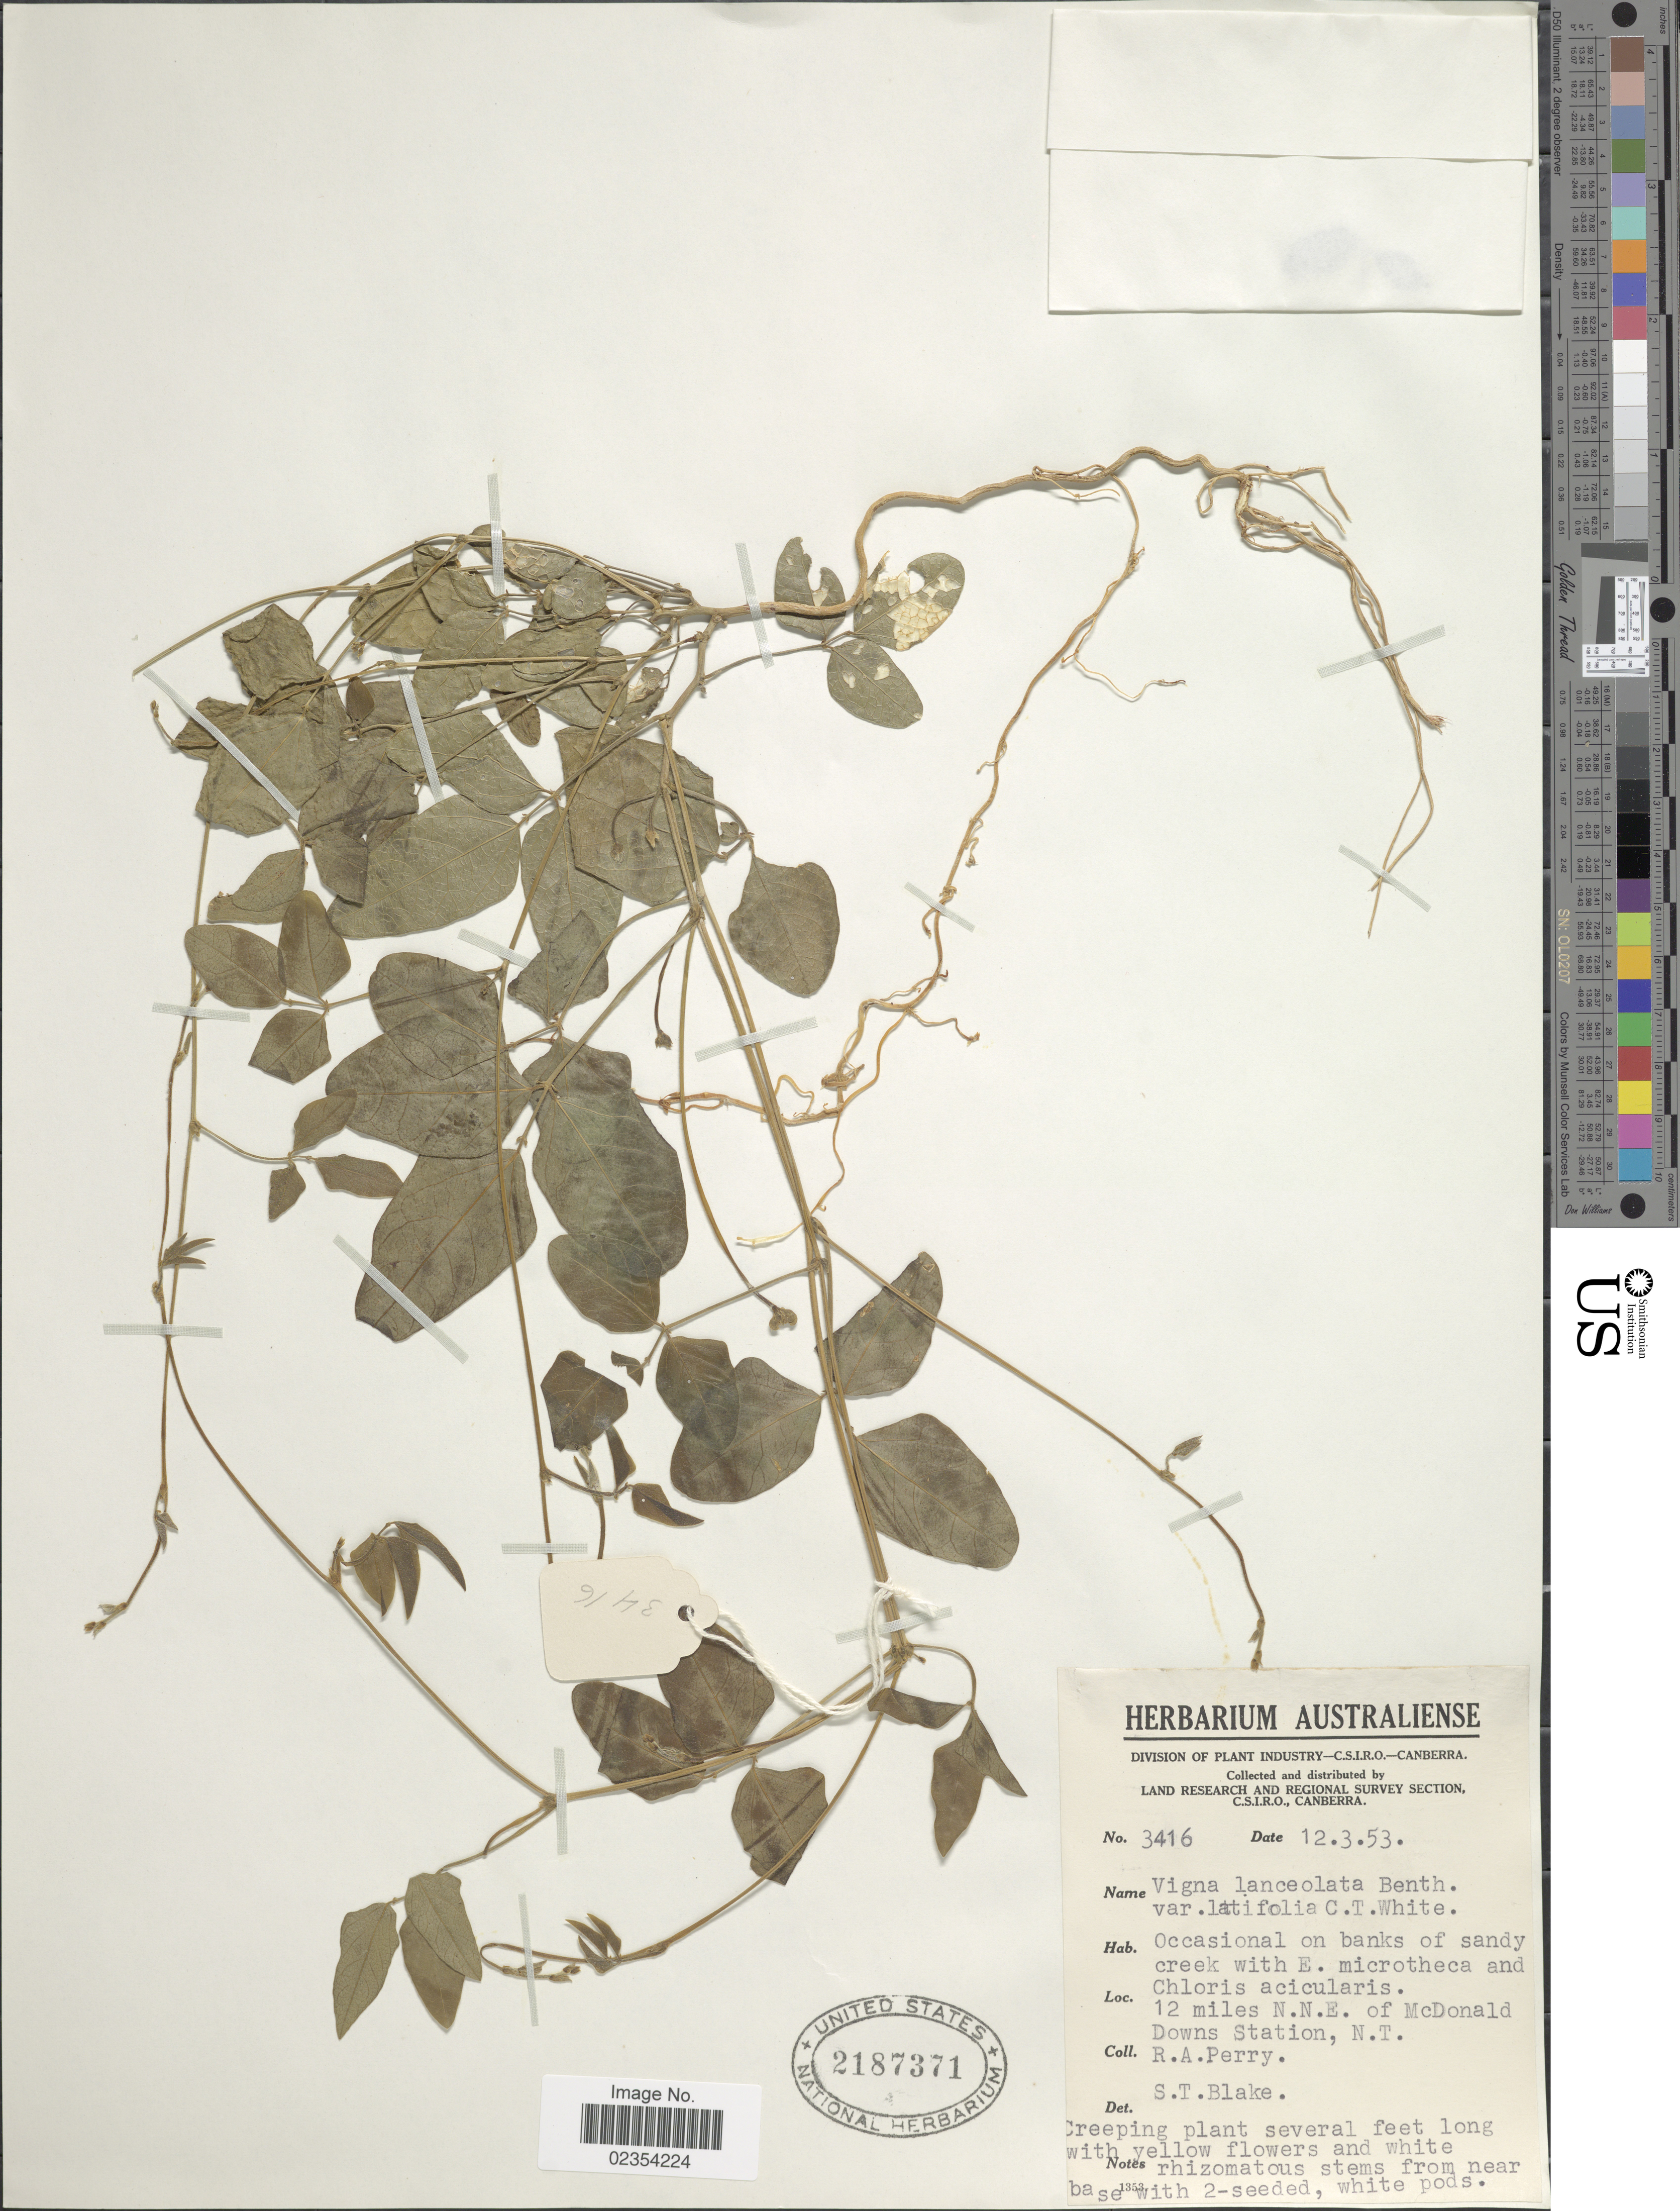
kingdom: Plantae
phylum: Tracheophyta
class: Magnoliopsida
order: Fabales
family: Fabaceae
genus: Vigna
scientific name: Vigna lanceolata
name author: Benth.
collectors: Perry, R. A.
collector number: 3416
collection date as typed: Transcribed d/m/y: 12/3/53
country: Australia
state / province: Northern Territory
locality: Occasional on banks of sandy creek, 12 miles N.N.E. of McDonald Downs Station.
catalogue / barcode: US 2187371